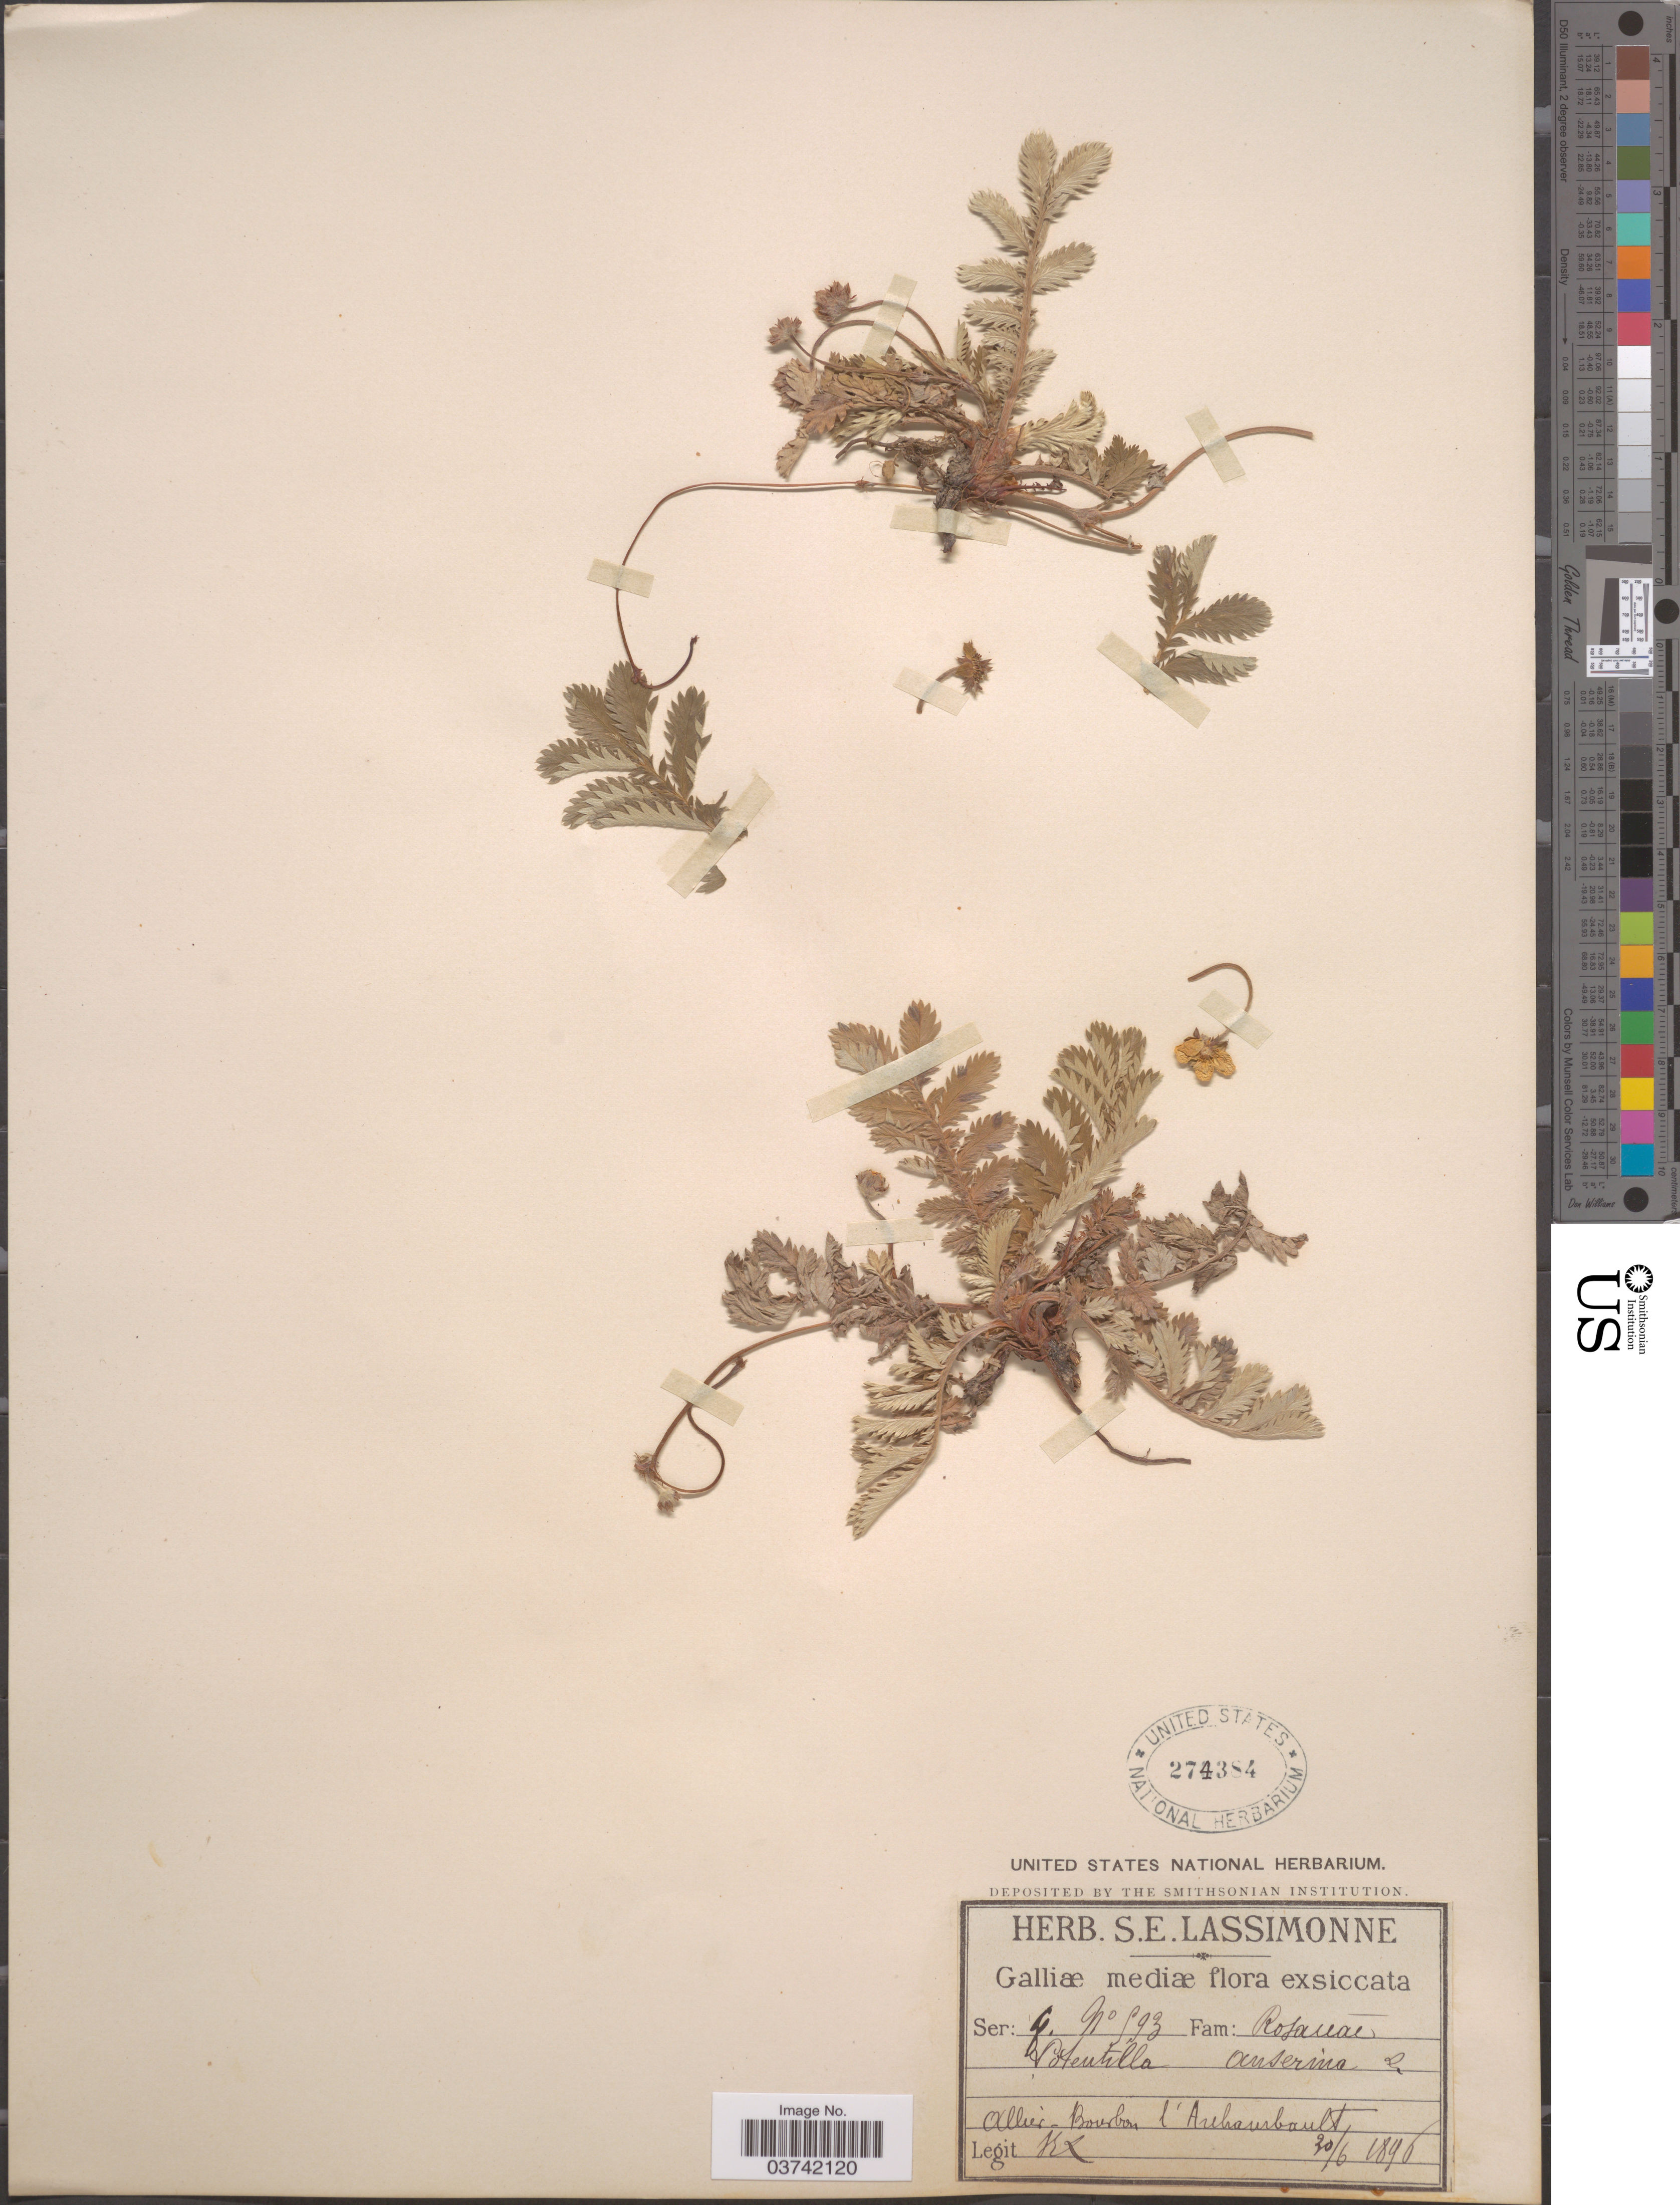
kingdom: Plantae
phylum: Tracheophyta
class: Magnoliopsida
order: Rosales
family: Rosaceae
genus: Argentina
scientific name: Argentina anserina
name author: (L.) Rydb.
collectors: S. Lassimonne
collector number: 593*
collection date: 1896-06-30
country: France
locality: Galliæ mediæ. Allier - Bourbon l'Archambault.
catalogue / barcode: US 274384